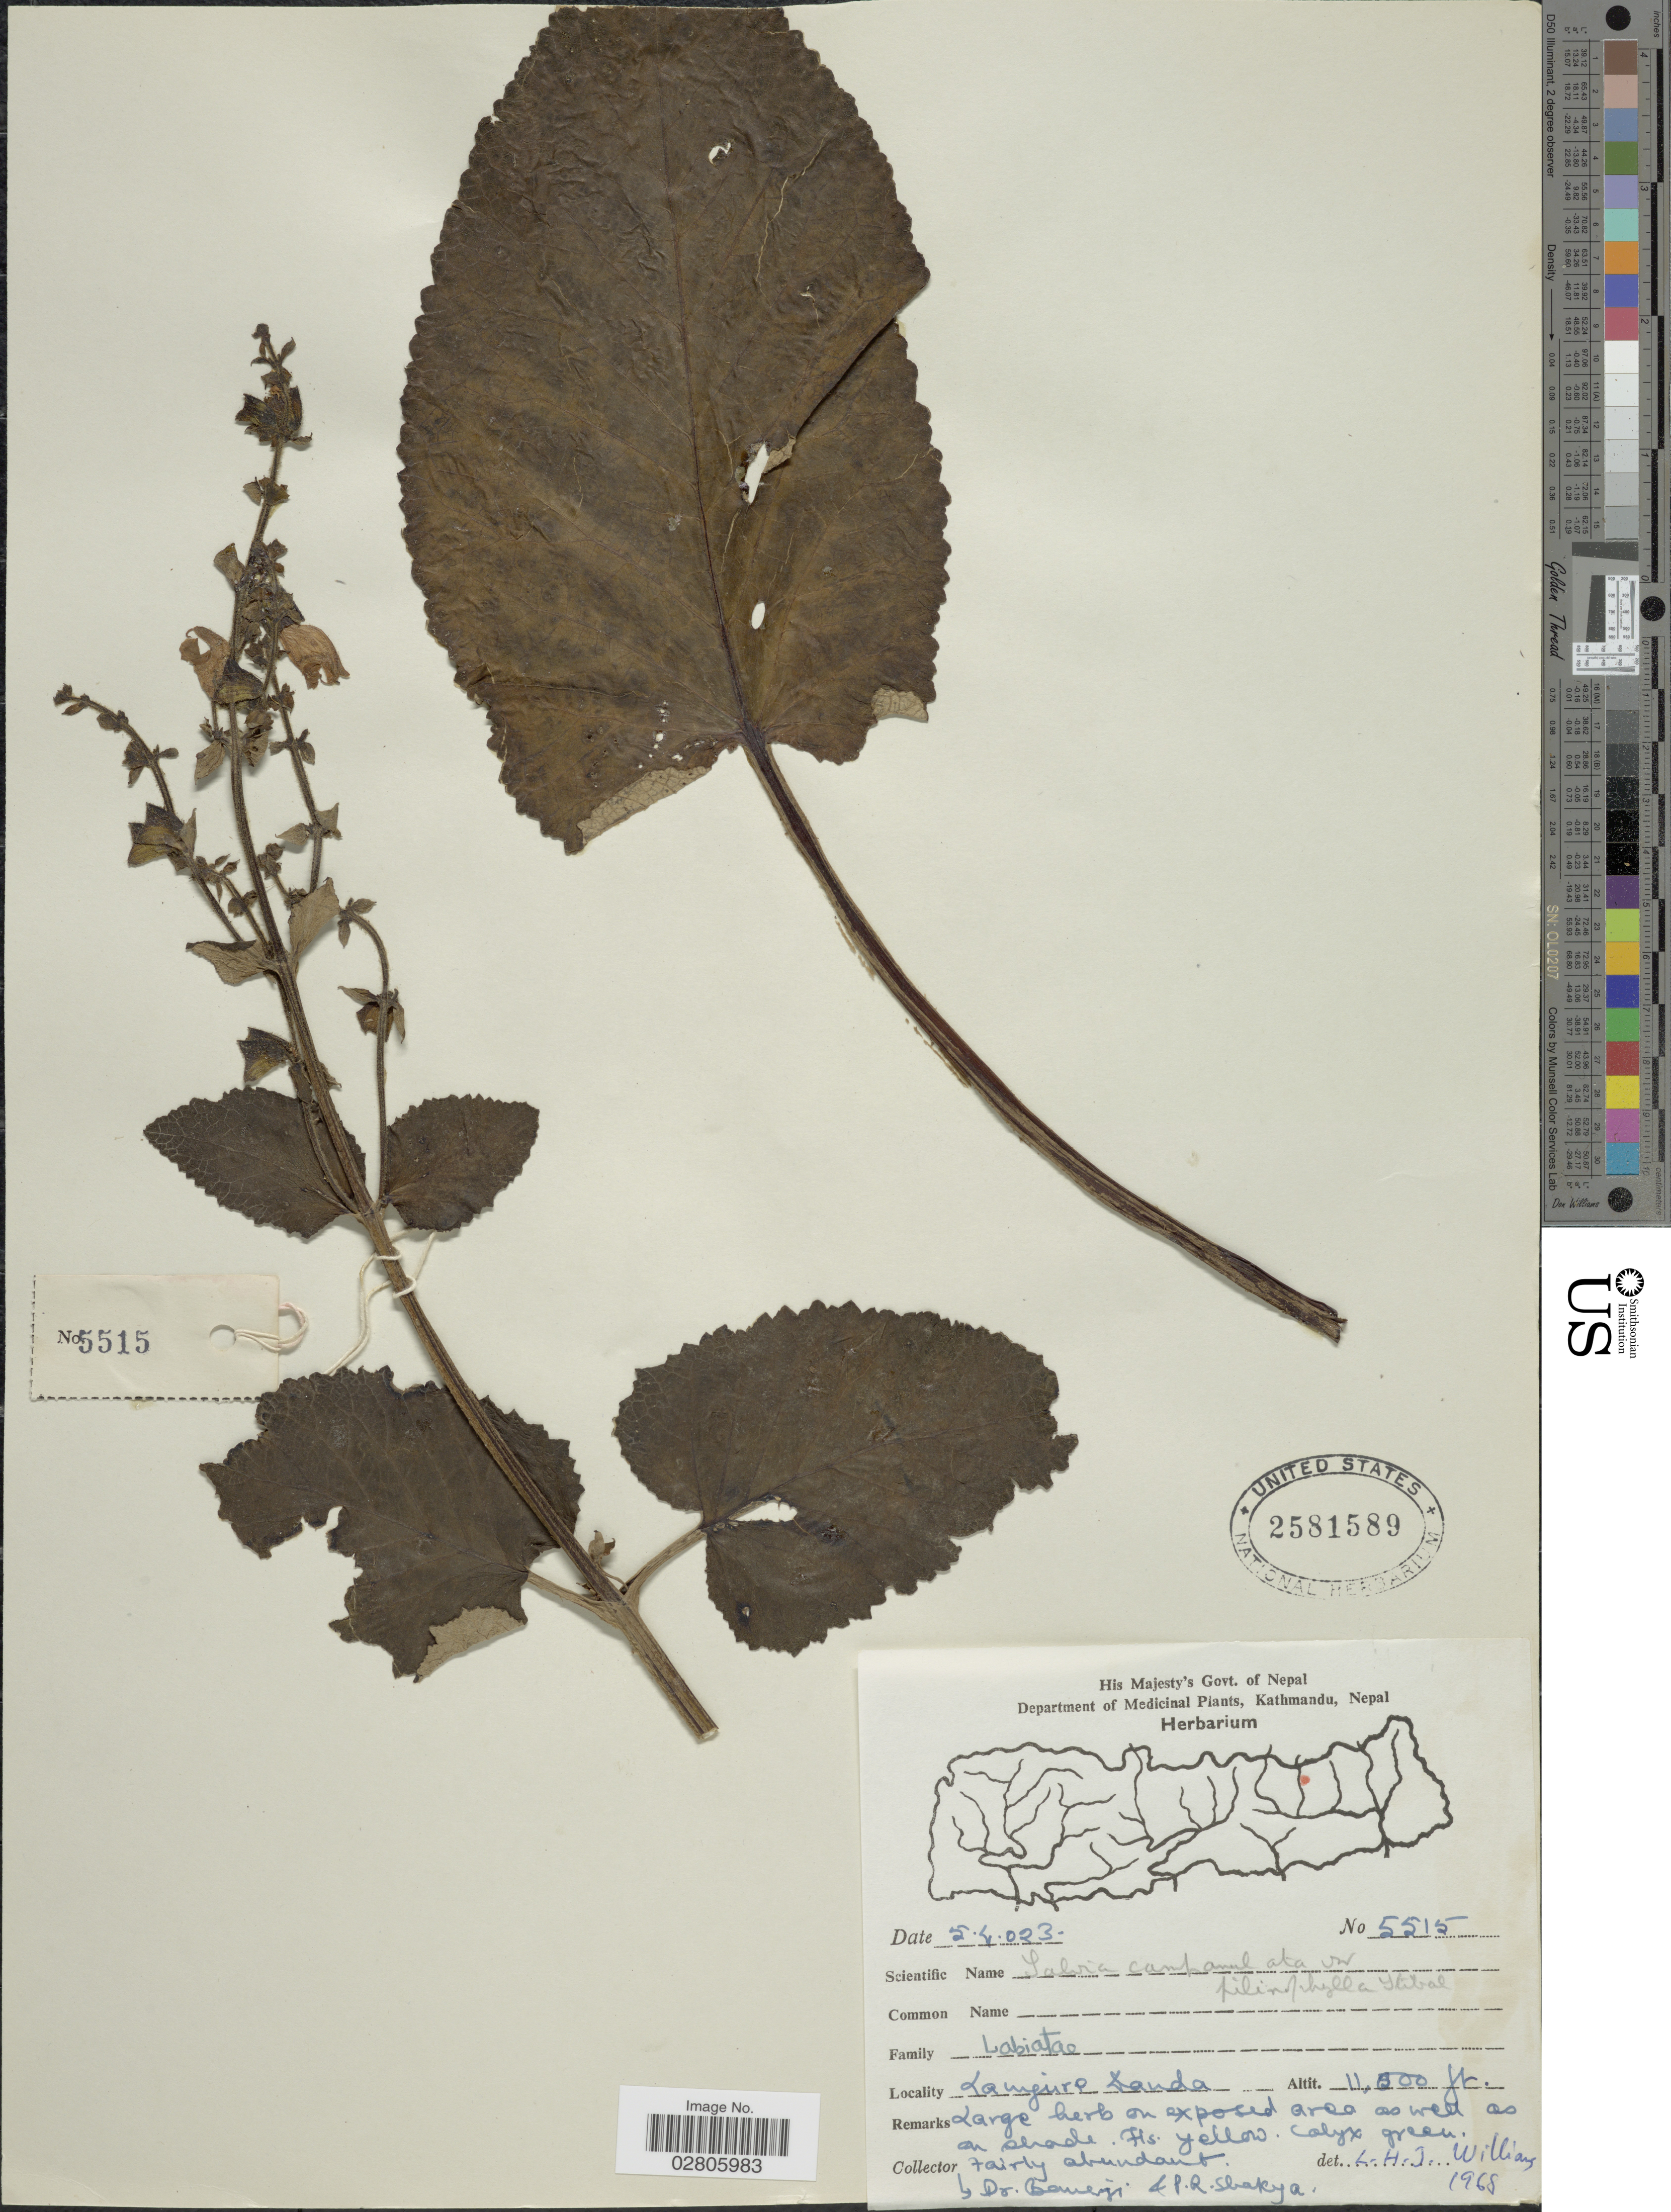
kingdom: Plantae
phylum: Tracheophyta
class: Magnoliopsida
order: Lamiales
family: Lamiaceae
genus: Salvia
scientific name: Salvia campanulata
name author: Wall. ex Benth.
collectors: -. Banerji & P. Shakya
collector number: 5515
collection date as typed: Transcribed d/m/y: 5/4/23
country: Nepal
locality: Lamjura Danda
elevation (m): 3353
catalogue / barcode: US 2581589